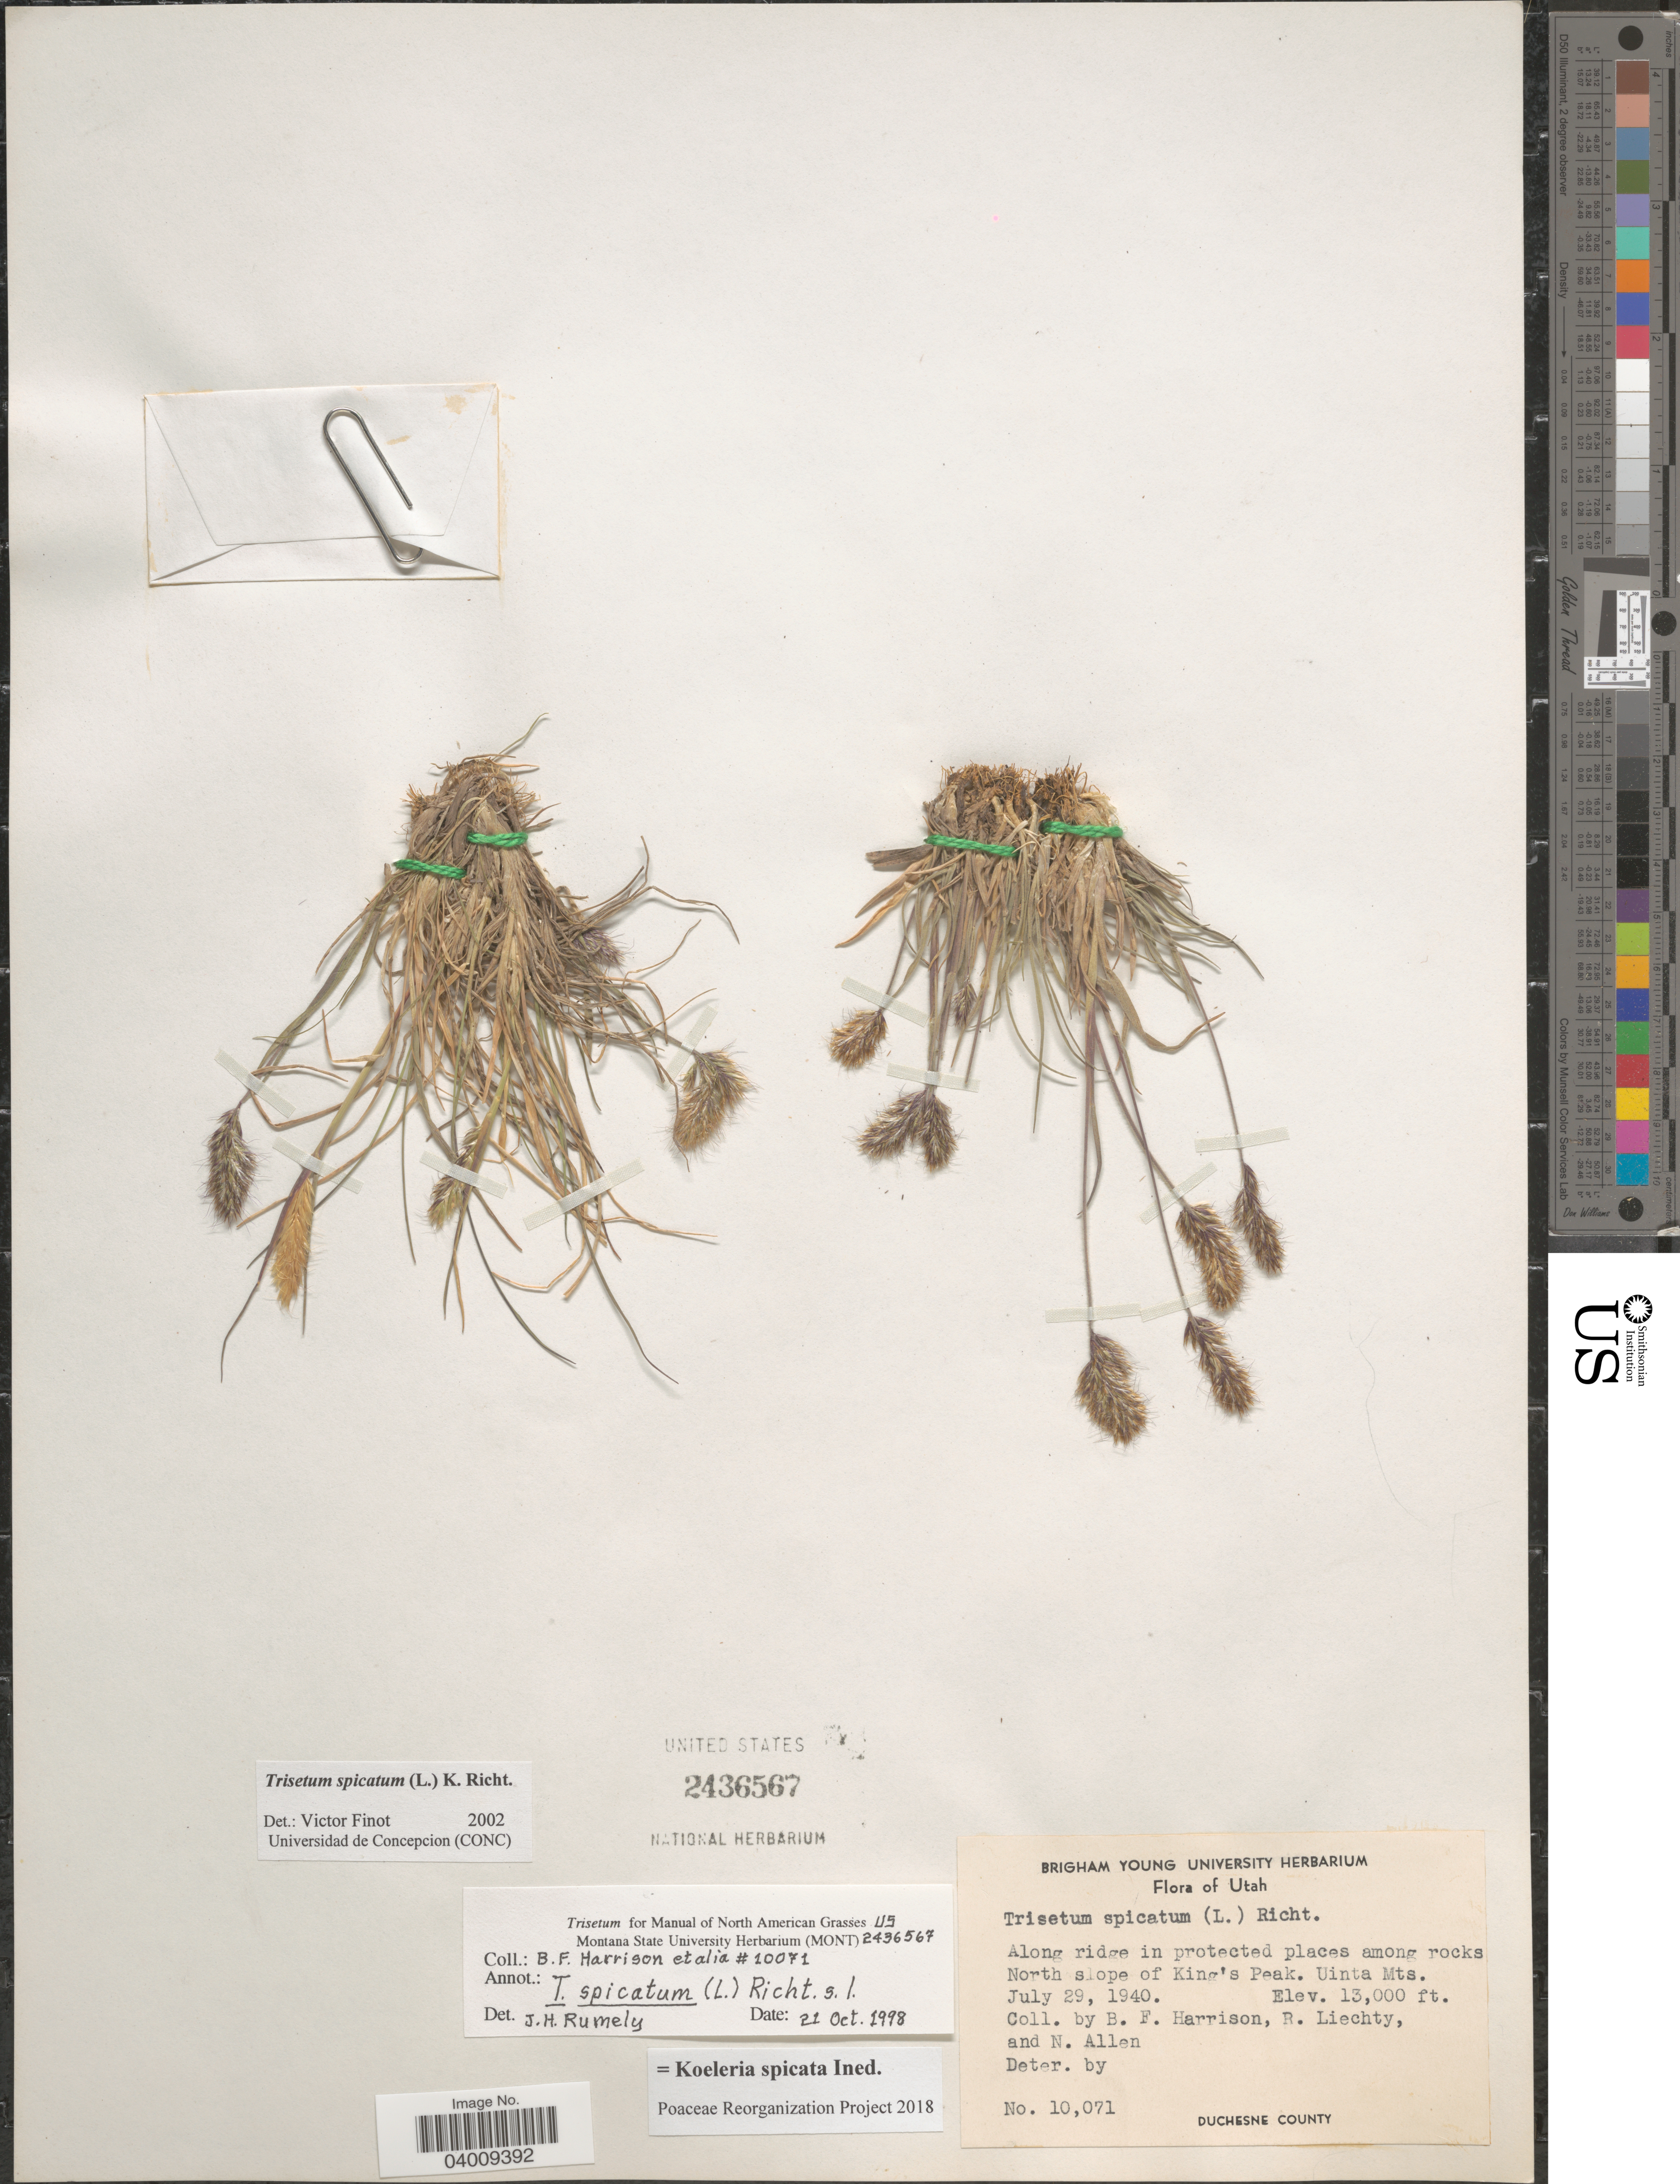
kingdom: Plantae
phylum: Tracheophyta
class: Liliopsida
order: Poales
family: Poaceae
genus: Koeleria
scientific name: Koeleria spicata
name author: (L.) Barberá et al.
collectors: B. F. Harrison, R. Liechty & N. Allen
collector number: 10071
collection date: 1940-07-29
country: United States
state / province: Utah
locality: North slope of King's Peak. Uinta Mts. Duchesne County.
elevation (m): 3962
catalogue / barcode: US 2436567